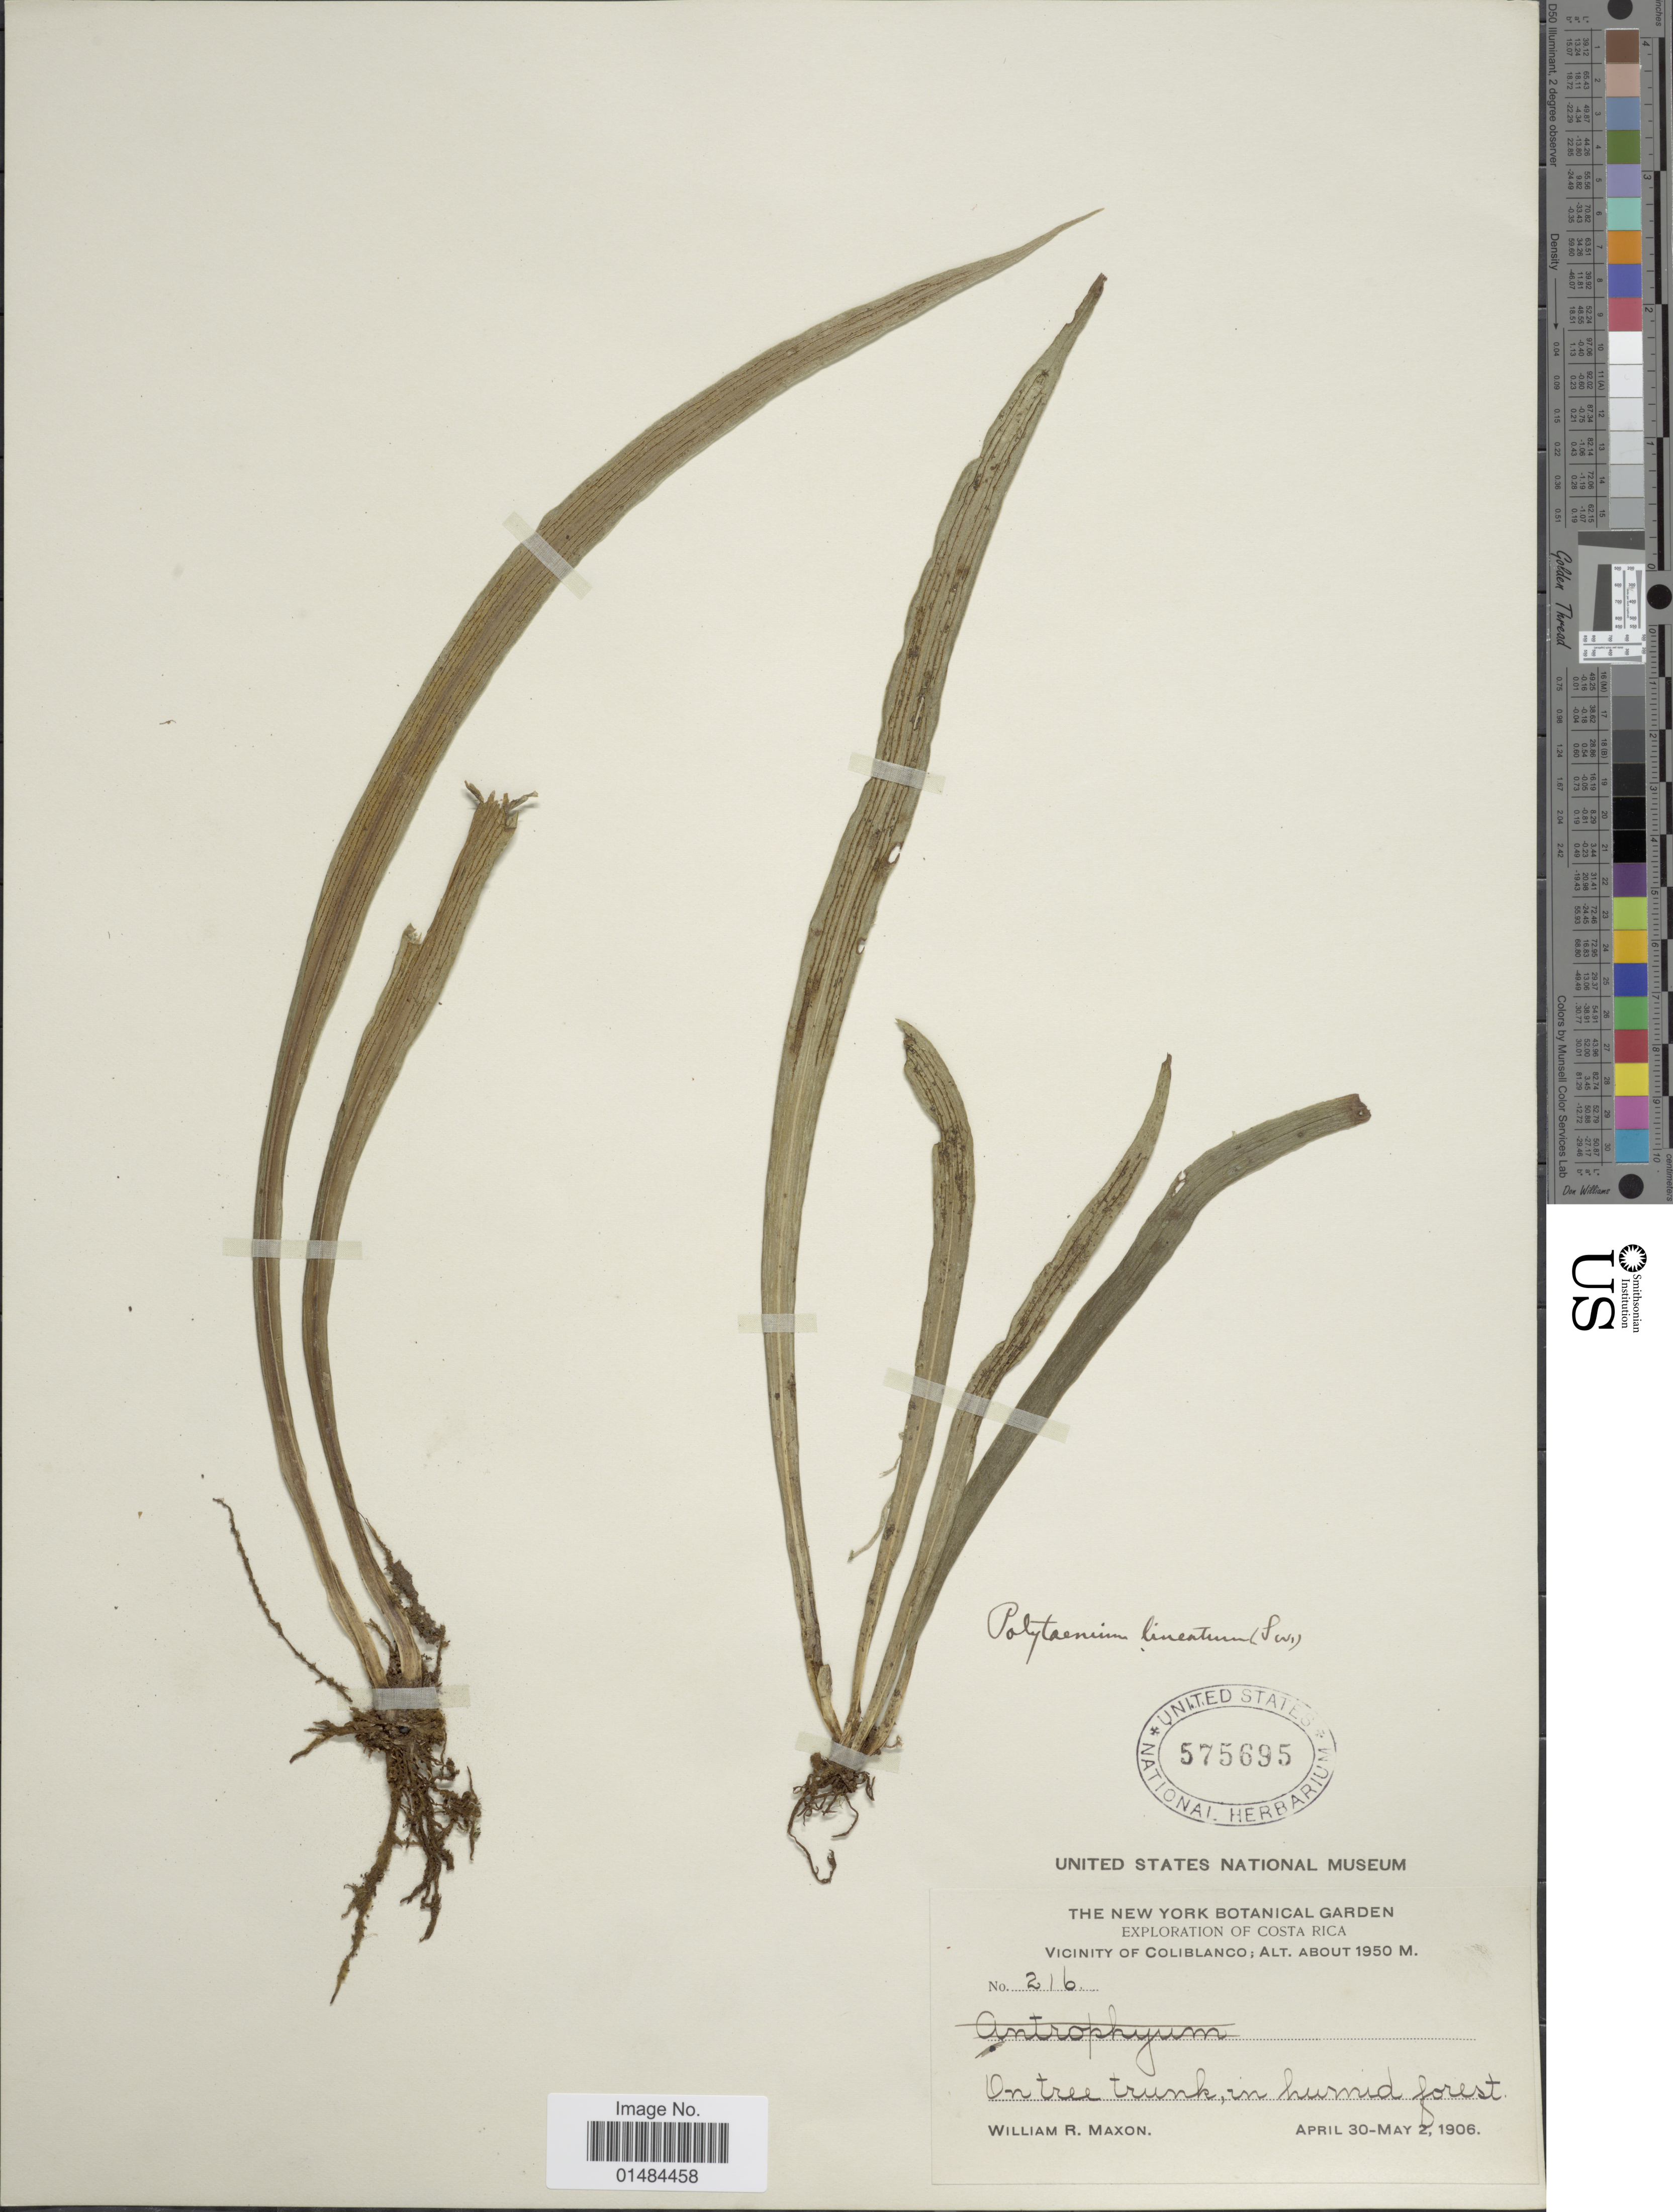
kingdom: Plantae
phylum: Tracheophyta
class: Polypodiopsida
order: Polypodiales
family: Pteridaceae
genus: Polytaenium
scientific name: Polytaenium lineatum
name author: (Sw.) J. Sm.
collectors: W. R. Maxon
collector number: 216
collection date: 1906-04-30/1906-05-02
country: Costa Rica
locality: Costa Rica, Vicinity of Coliblanco.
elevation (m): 1950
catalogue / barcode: US 575695